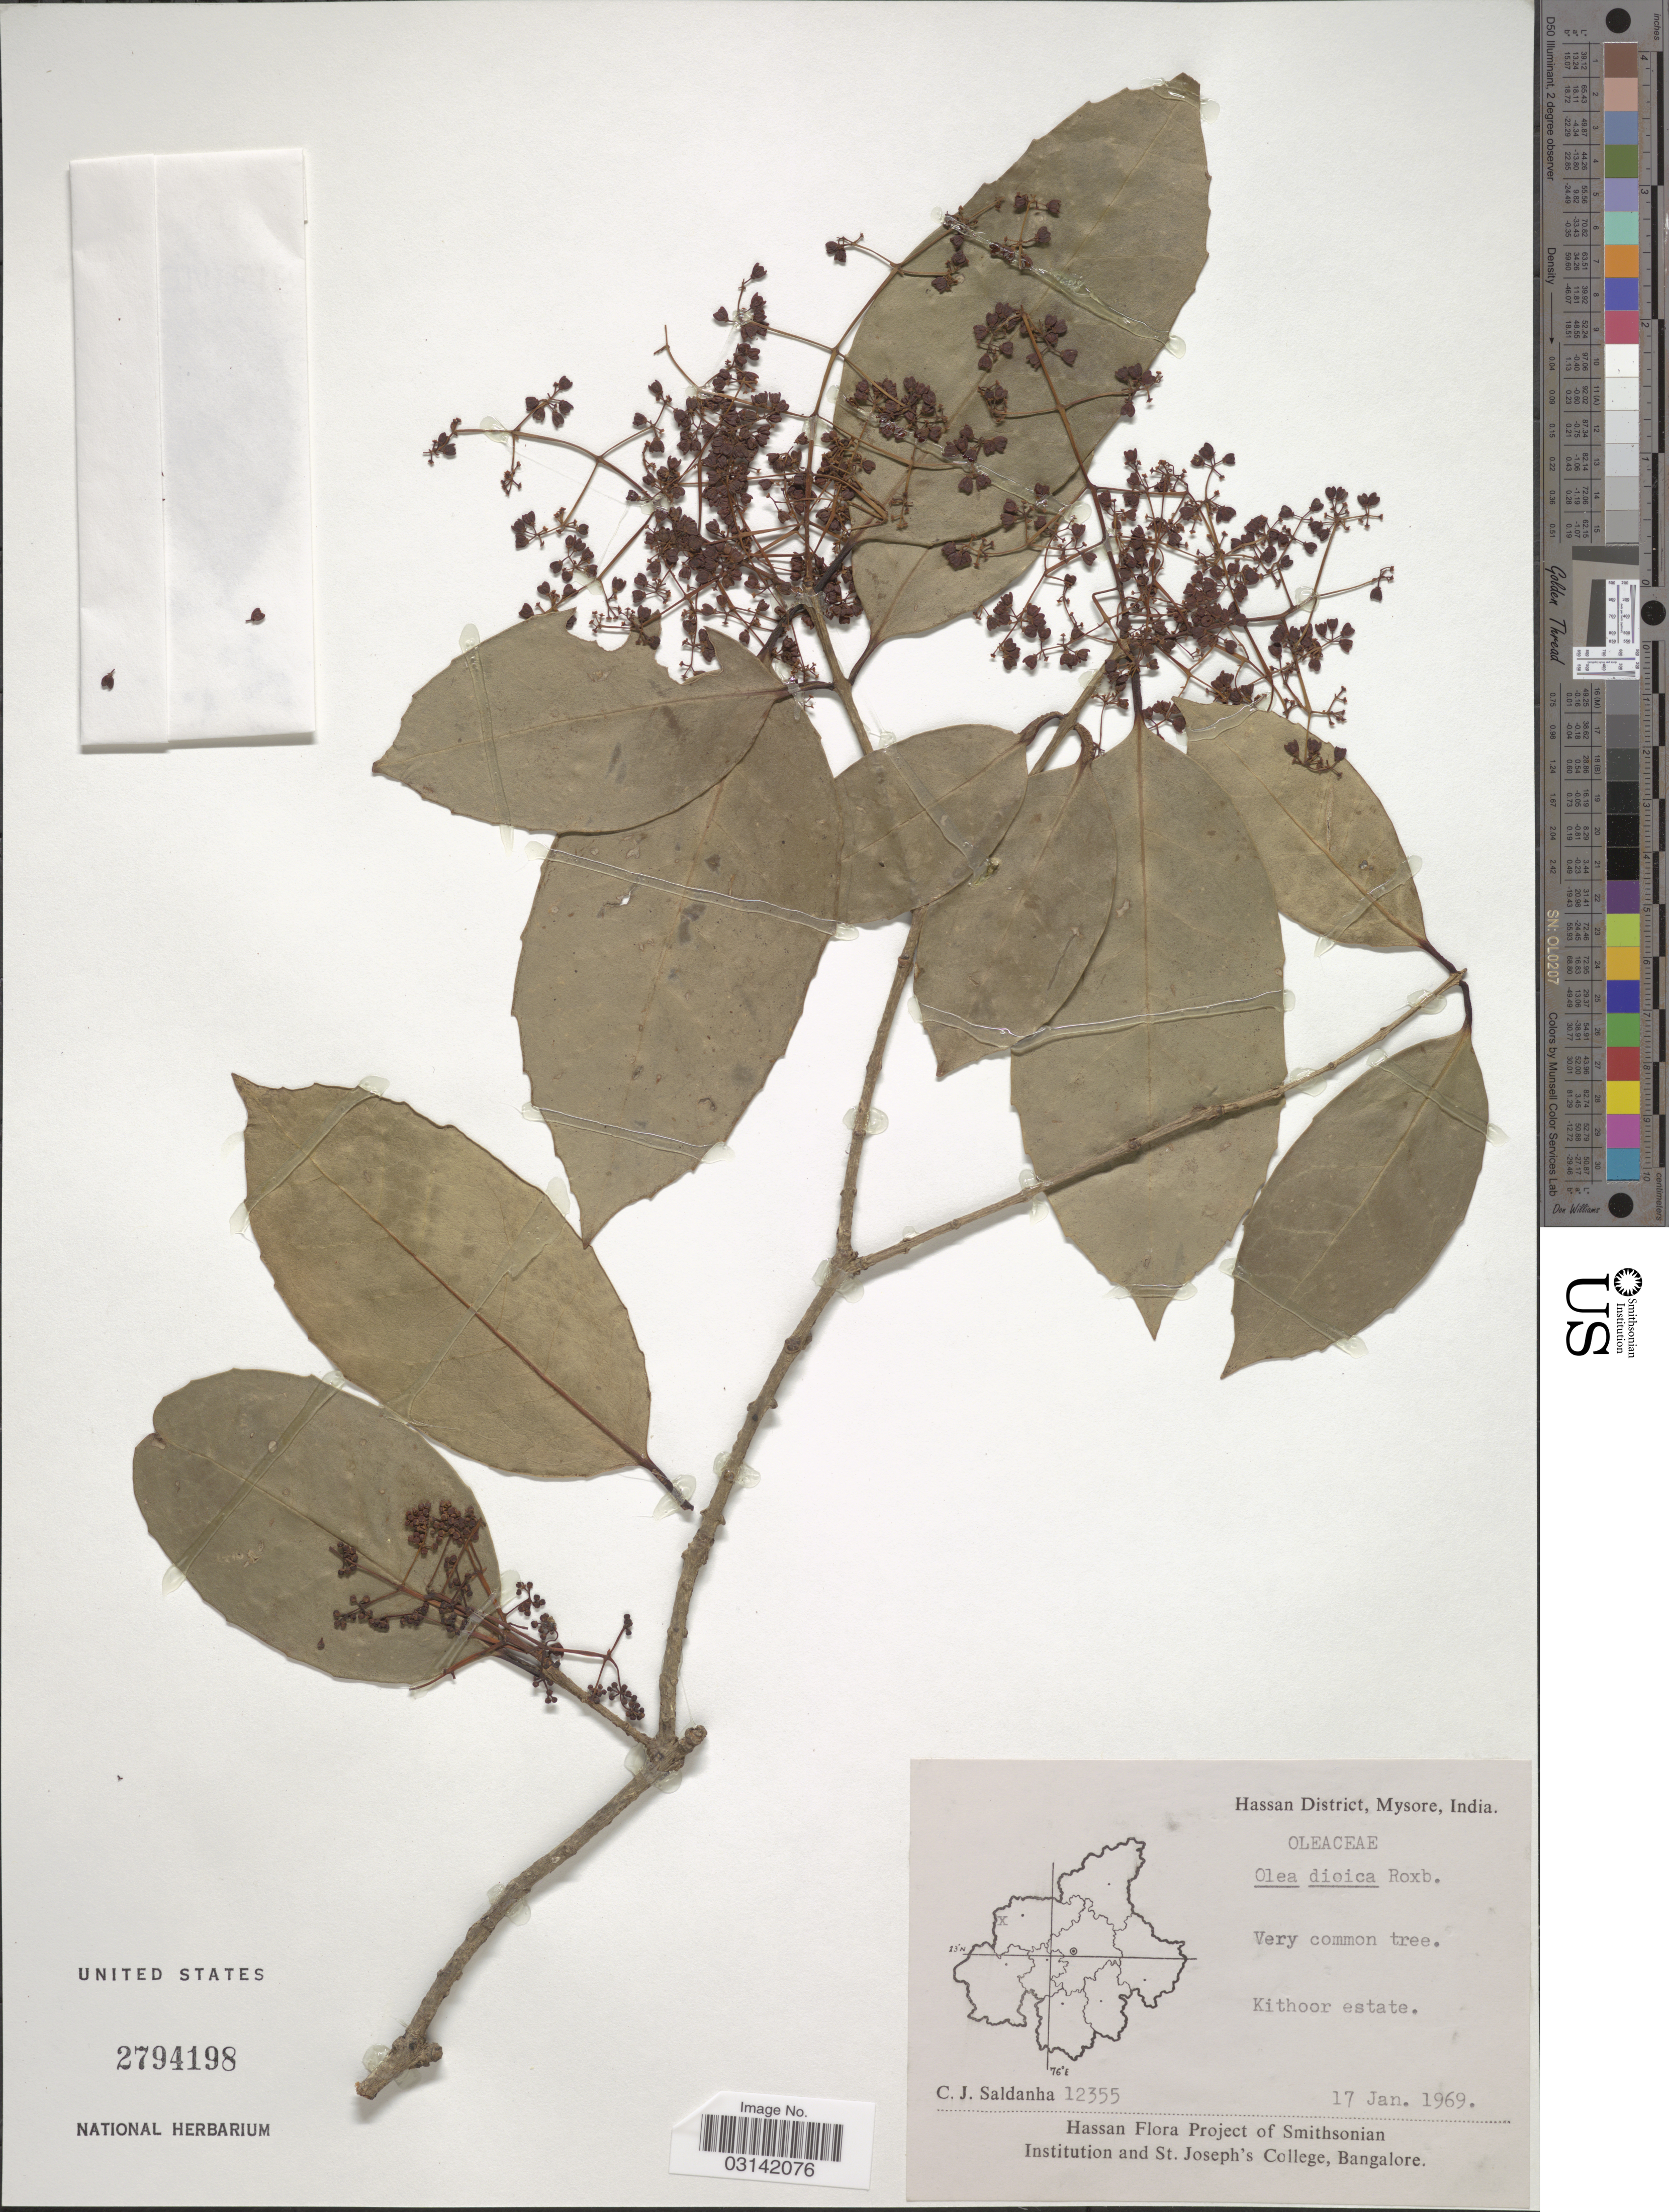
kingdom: Plantae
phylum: Tracheophyta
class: Magnoliopsida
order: Lamiales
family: Oleaceae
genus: Tetrapilus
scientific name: Tetrapilus dioicus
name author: (Roxb.) L.A.S. Johnson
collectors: C. J. Saldanha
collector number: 12355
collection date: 1969-01-17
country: India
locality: Hassan District, Mysore, Kithoor estate.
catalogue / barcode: US 2794198